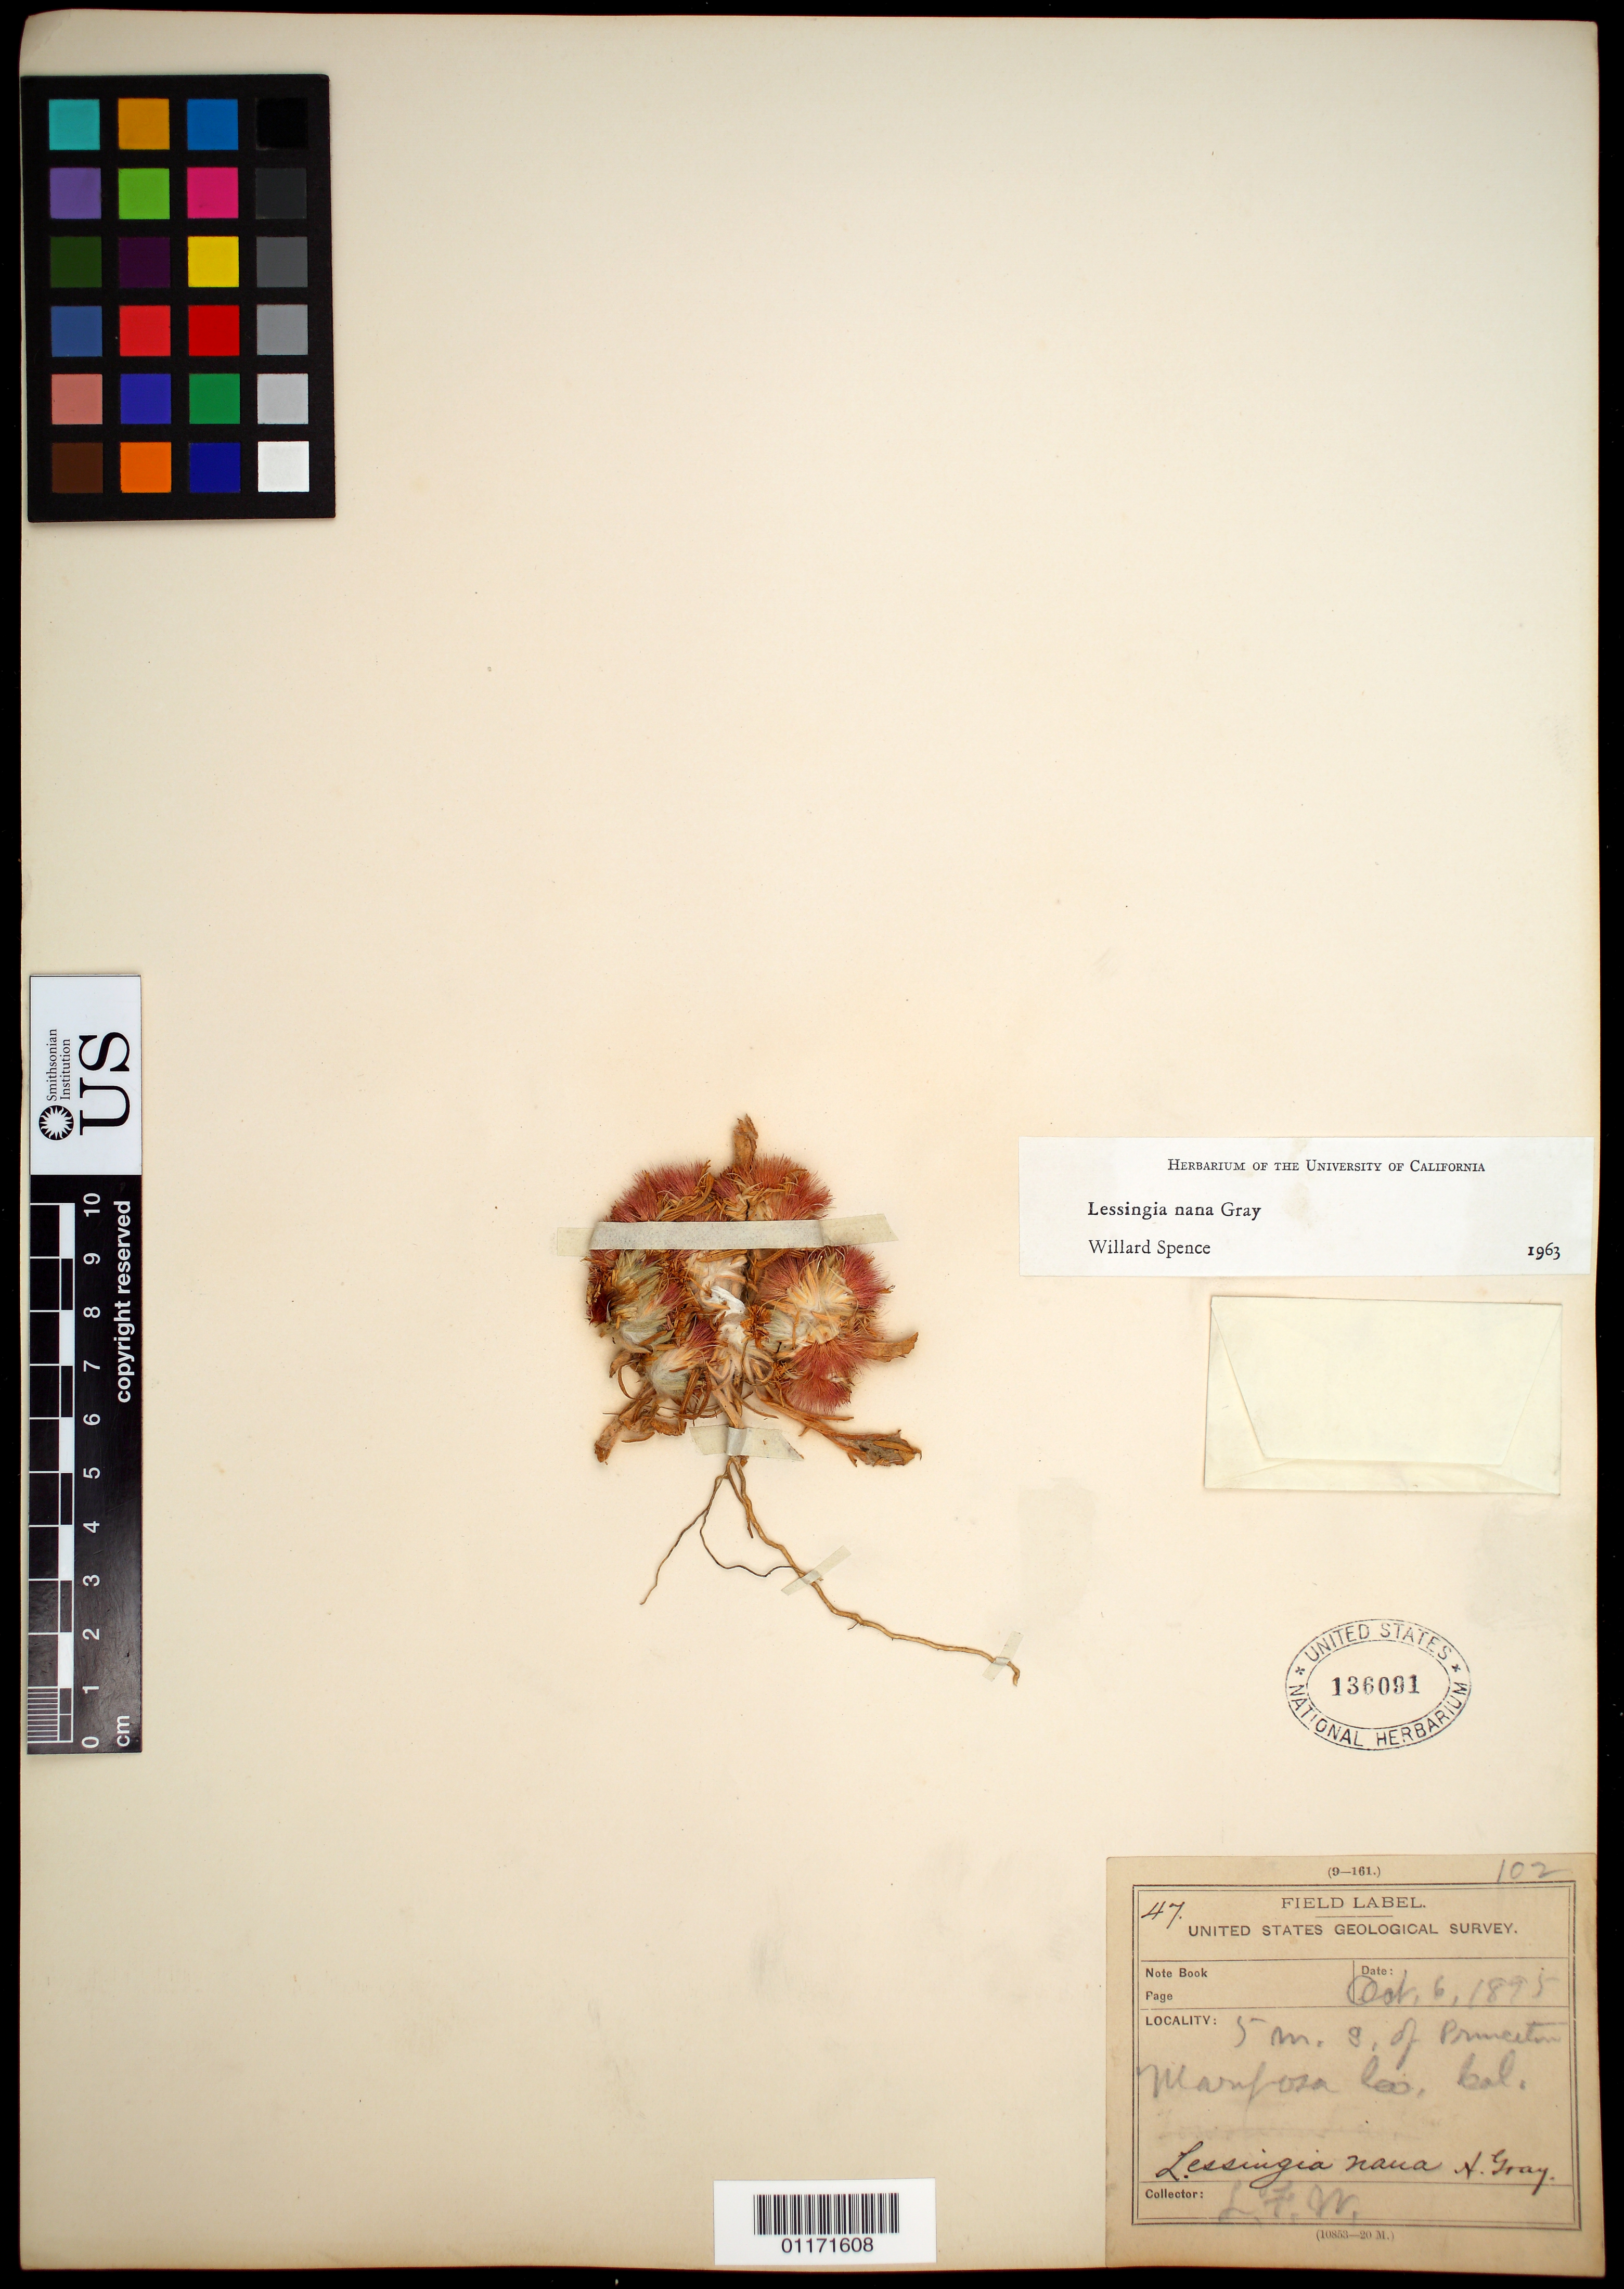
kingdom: Plantae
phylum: Tracheophyta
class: Magnoliopsida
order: Asterales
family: Asteraceae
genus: Lessingia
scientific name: Lessingia nana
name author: A. Gray in Benth.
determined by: Spence, W.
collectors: L. F. Ward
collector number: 102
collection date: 1895-10-06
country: United States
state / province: California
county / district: Mariposa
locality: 5 m. S. of Princeton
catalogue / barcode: US 136091